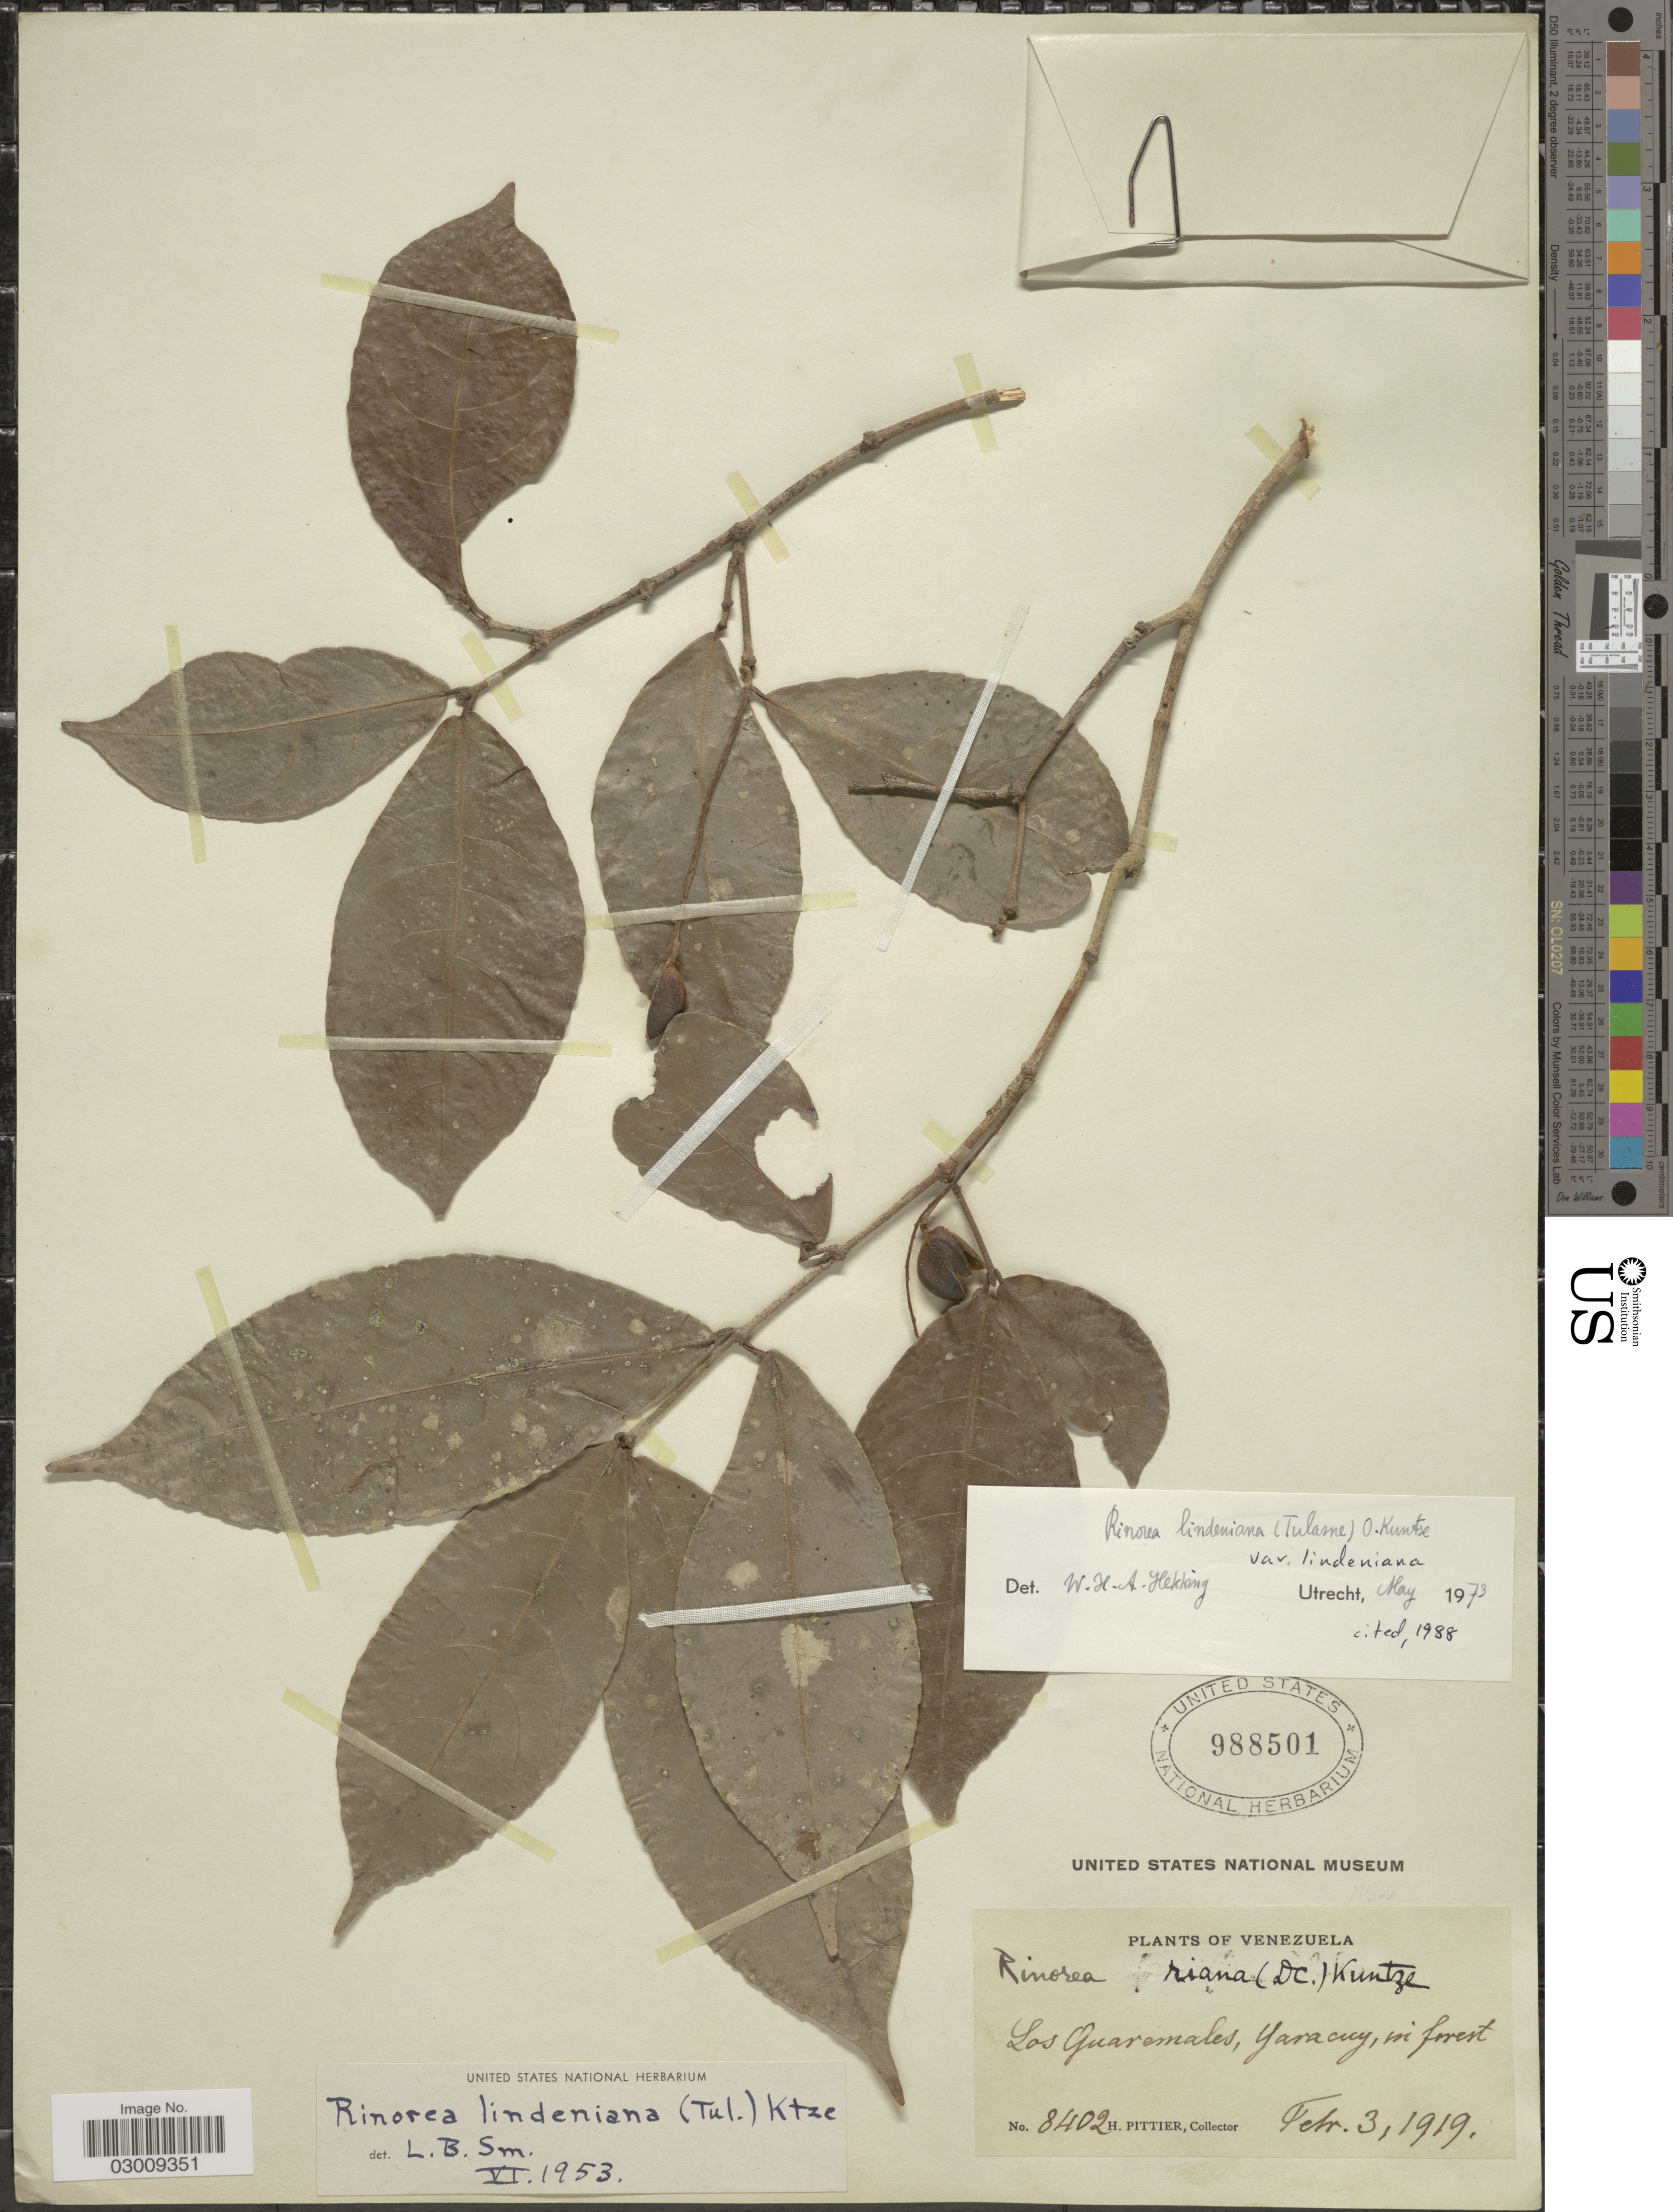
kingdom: Plantae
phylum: Tracheophyta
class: Magnoliopsida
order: Malpighiales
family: Violaceae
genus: Rinorea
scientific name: Rinorea lindeniana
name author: (Tul.) Kuntze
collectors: H. F. Pittier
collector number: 8402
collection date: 1919-02-03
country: Venezuela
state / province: Yaracuy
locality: Los Guaremales.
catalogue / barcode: US 988501